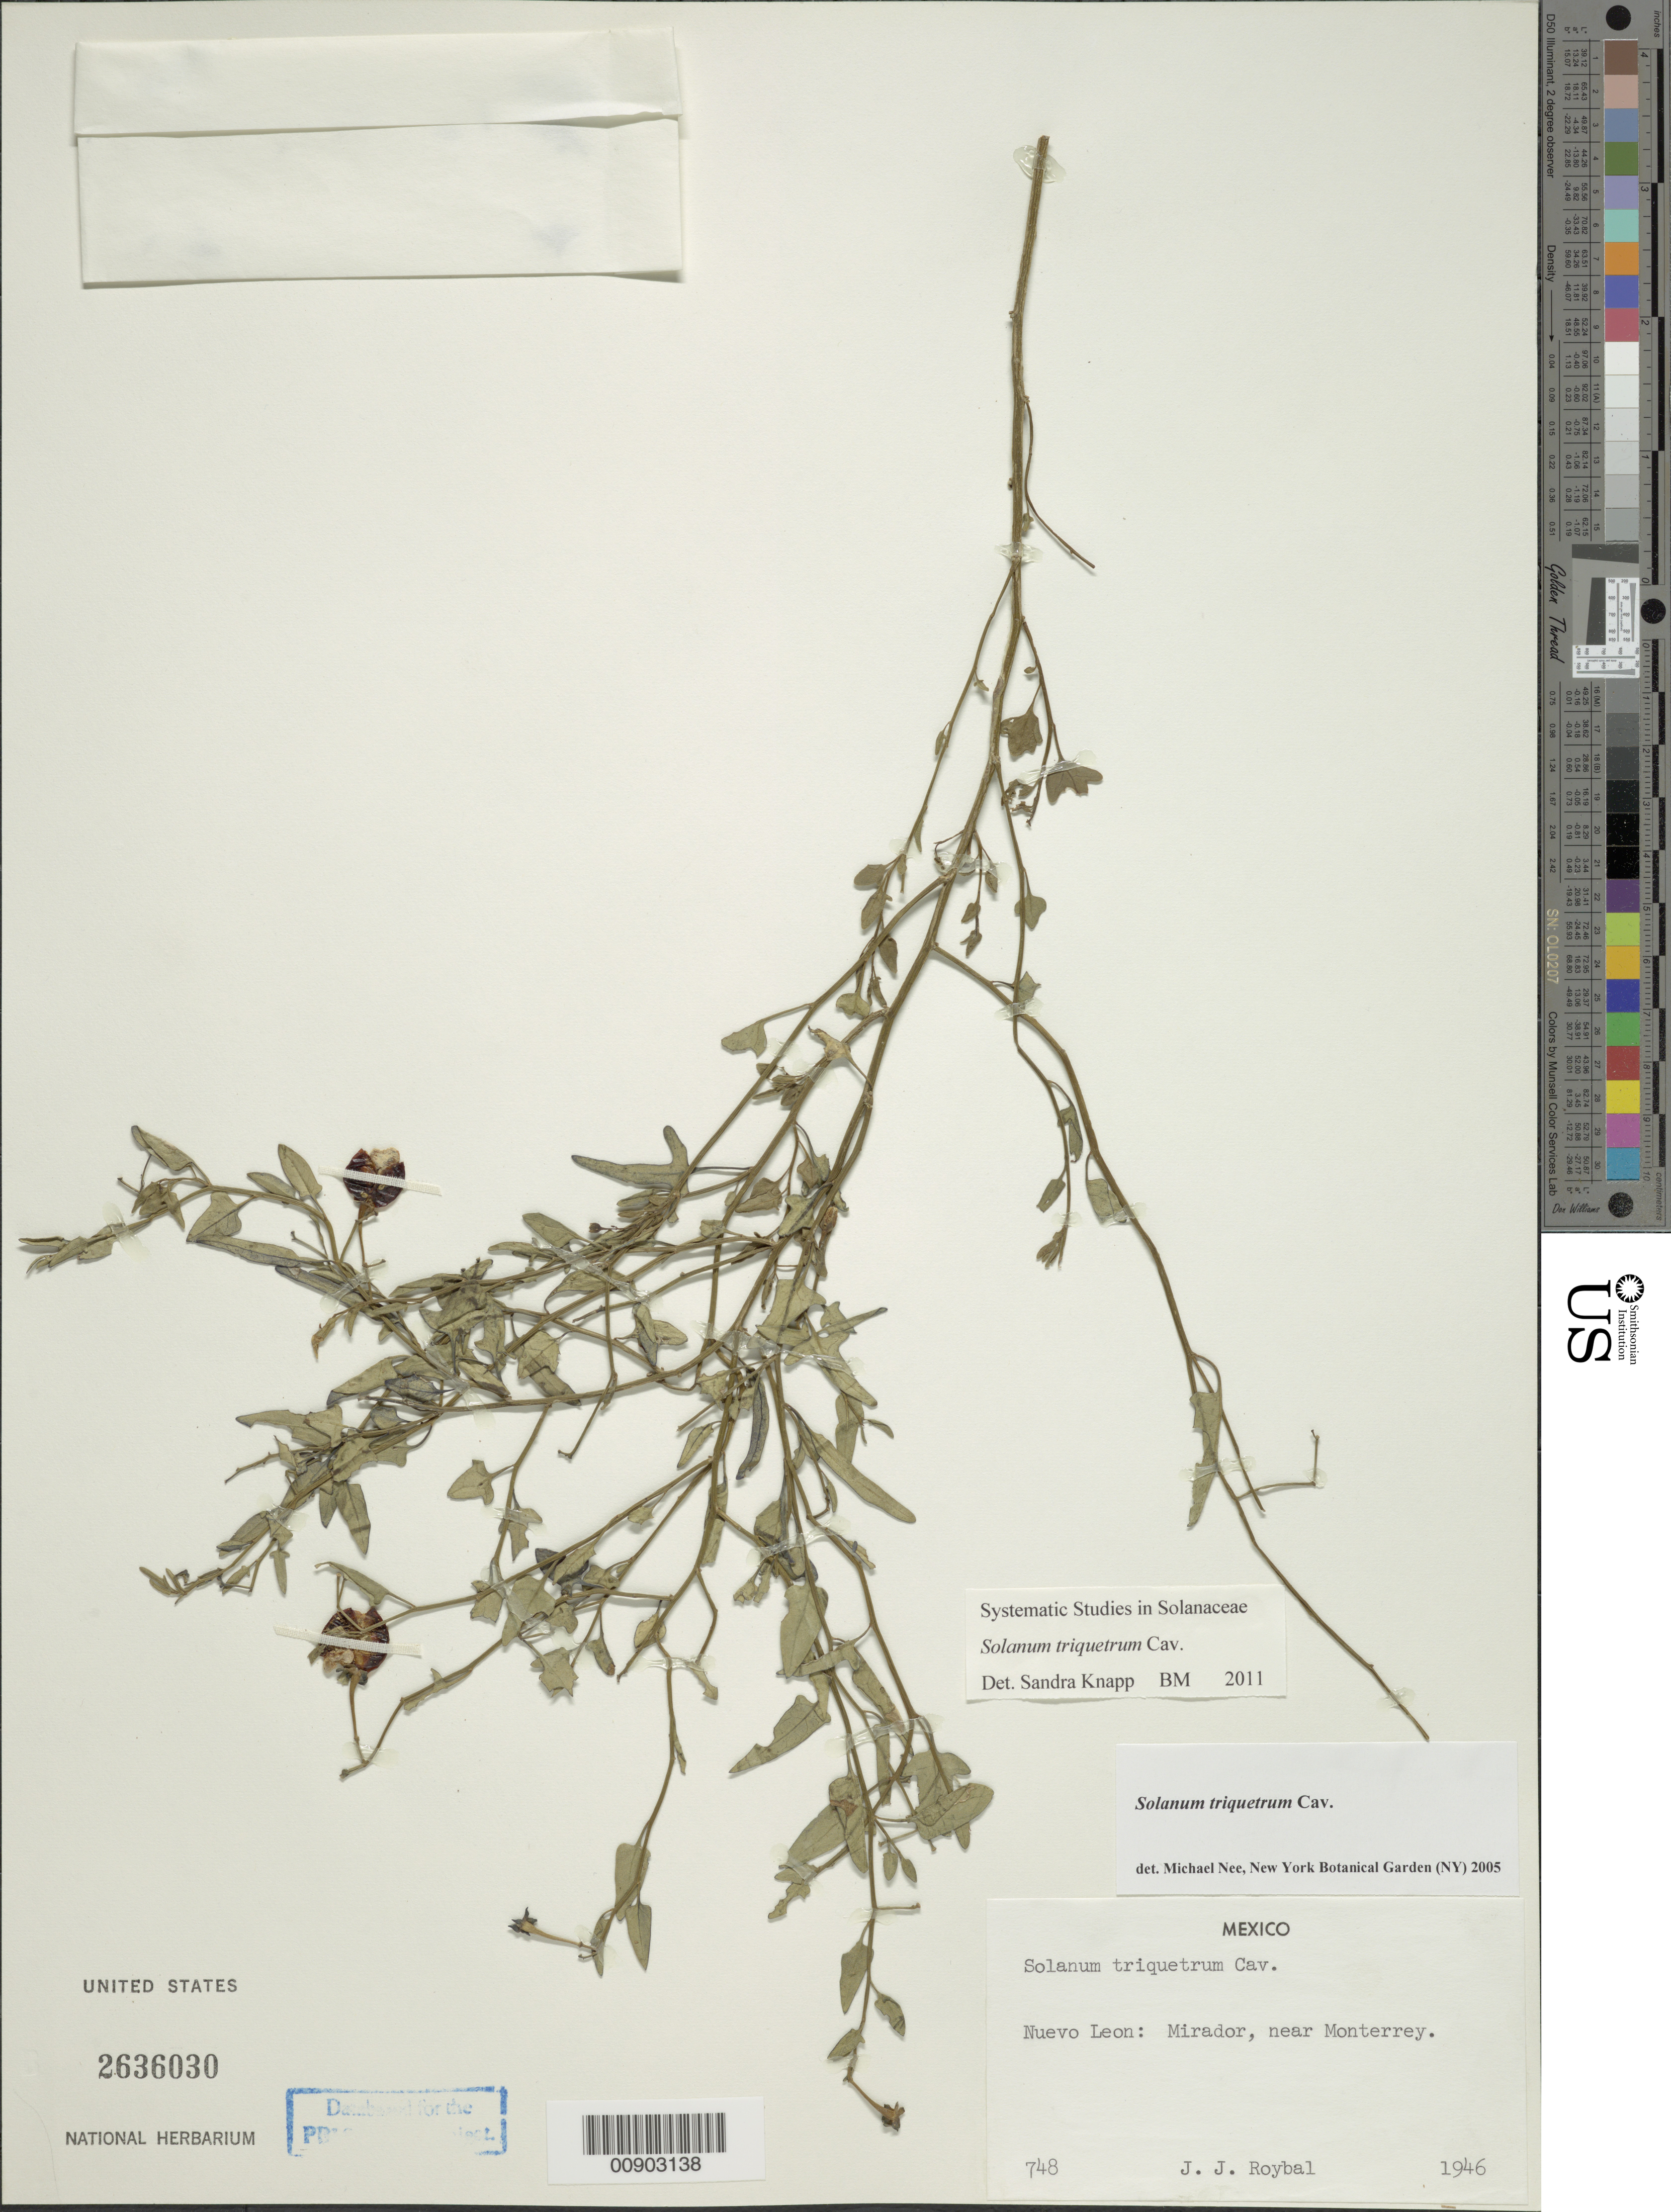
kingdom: Plantae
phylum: Tracheophyta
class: Magnoliopsida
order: Solanales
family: Solanaceae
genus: Solanum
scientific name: Solanum triquetrum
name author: Cav.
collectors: J. J. Roybal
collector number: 748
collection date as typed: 1946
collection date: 1946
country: Mexico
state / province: Nuevo León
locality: Mirador, near Monterrey, Nuevo León.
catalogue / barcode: US 2636030